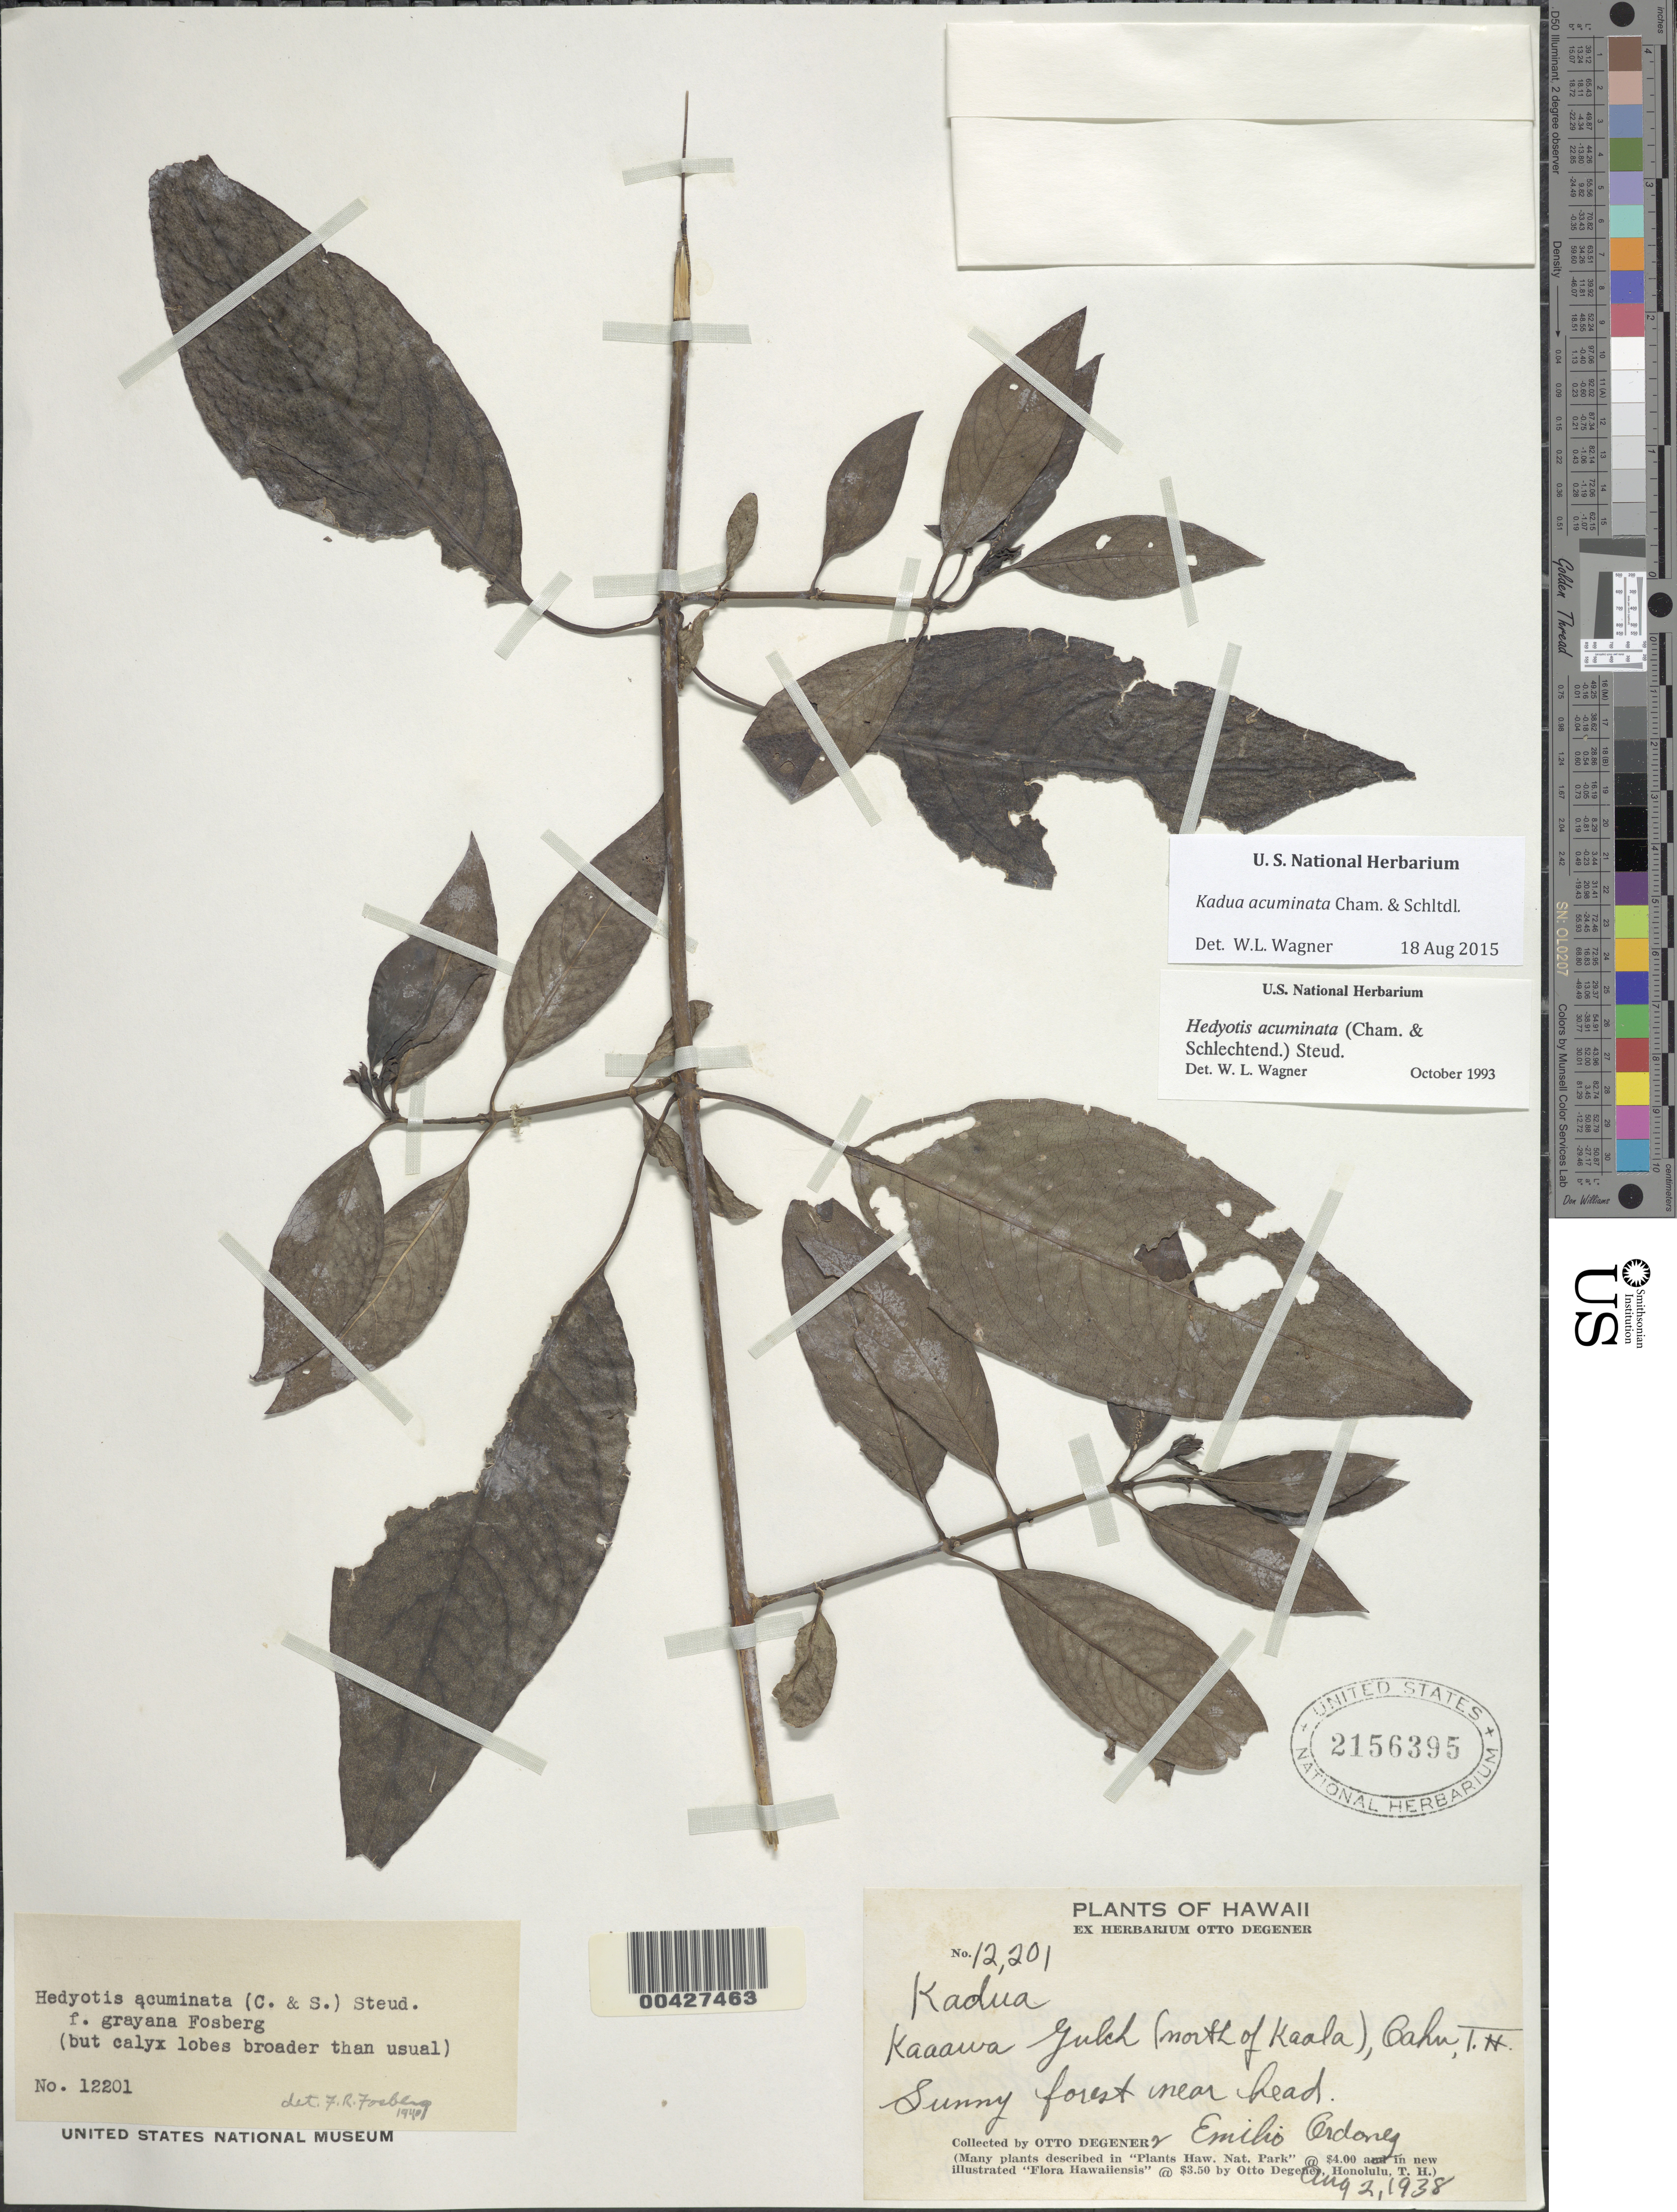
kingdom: Plantae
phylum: Tracheophyta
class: Magnoliopsida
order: Gentianales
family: Rubiaceae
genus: Kadua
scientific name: Kadua acuminata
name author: Cham. & Schltdl.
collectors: O. Degener, O. Degener & E. Ordonez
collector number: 12201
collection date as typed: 2 Aug 1938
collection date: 1938-08-02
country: United States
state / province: Hawaii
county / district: Honolulu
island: Oahu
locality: Kaaawa Gulch (north of Kaala)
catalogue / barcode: US 2156395